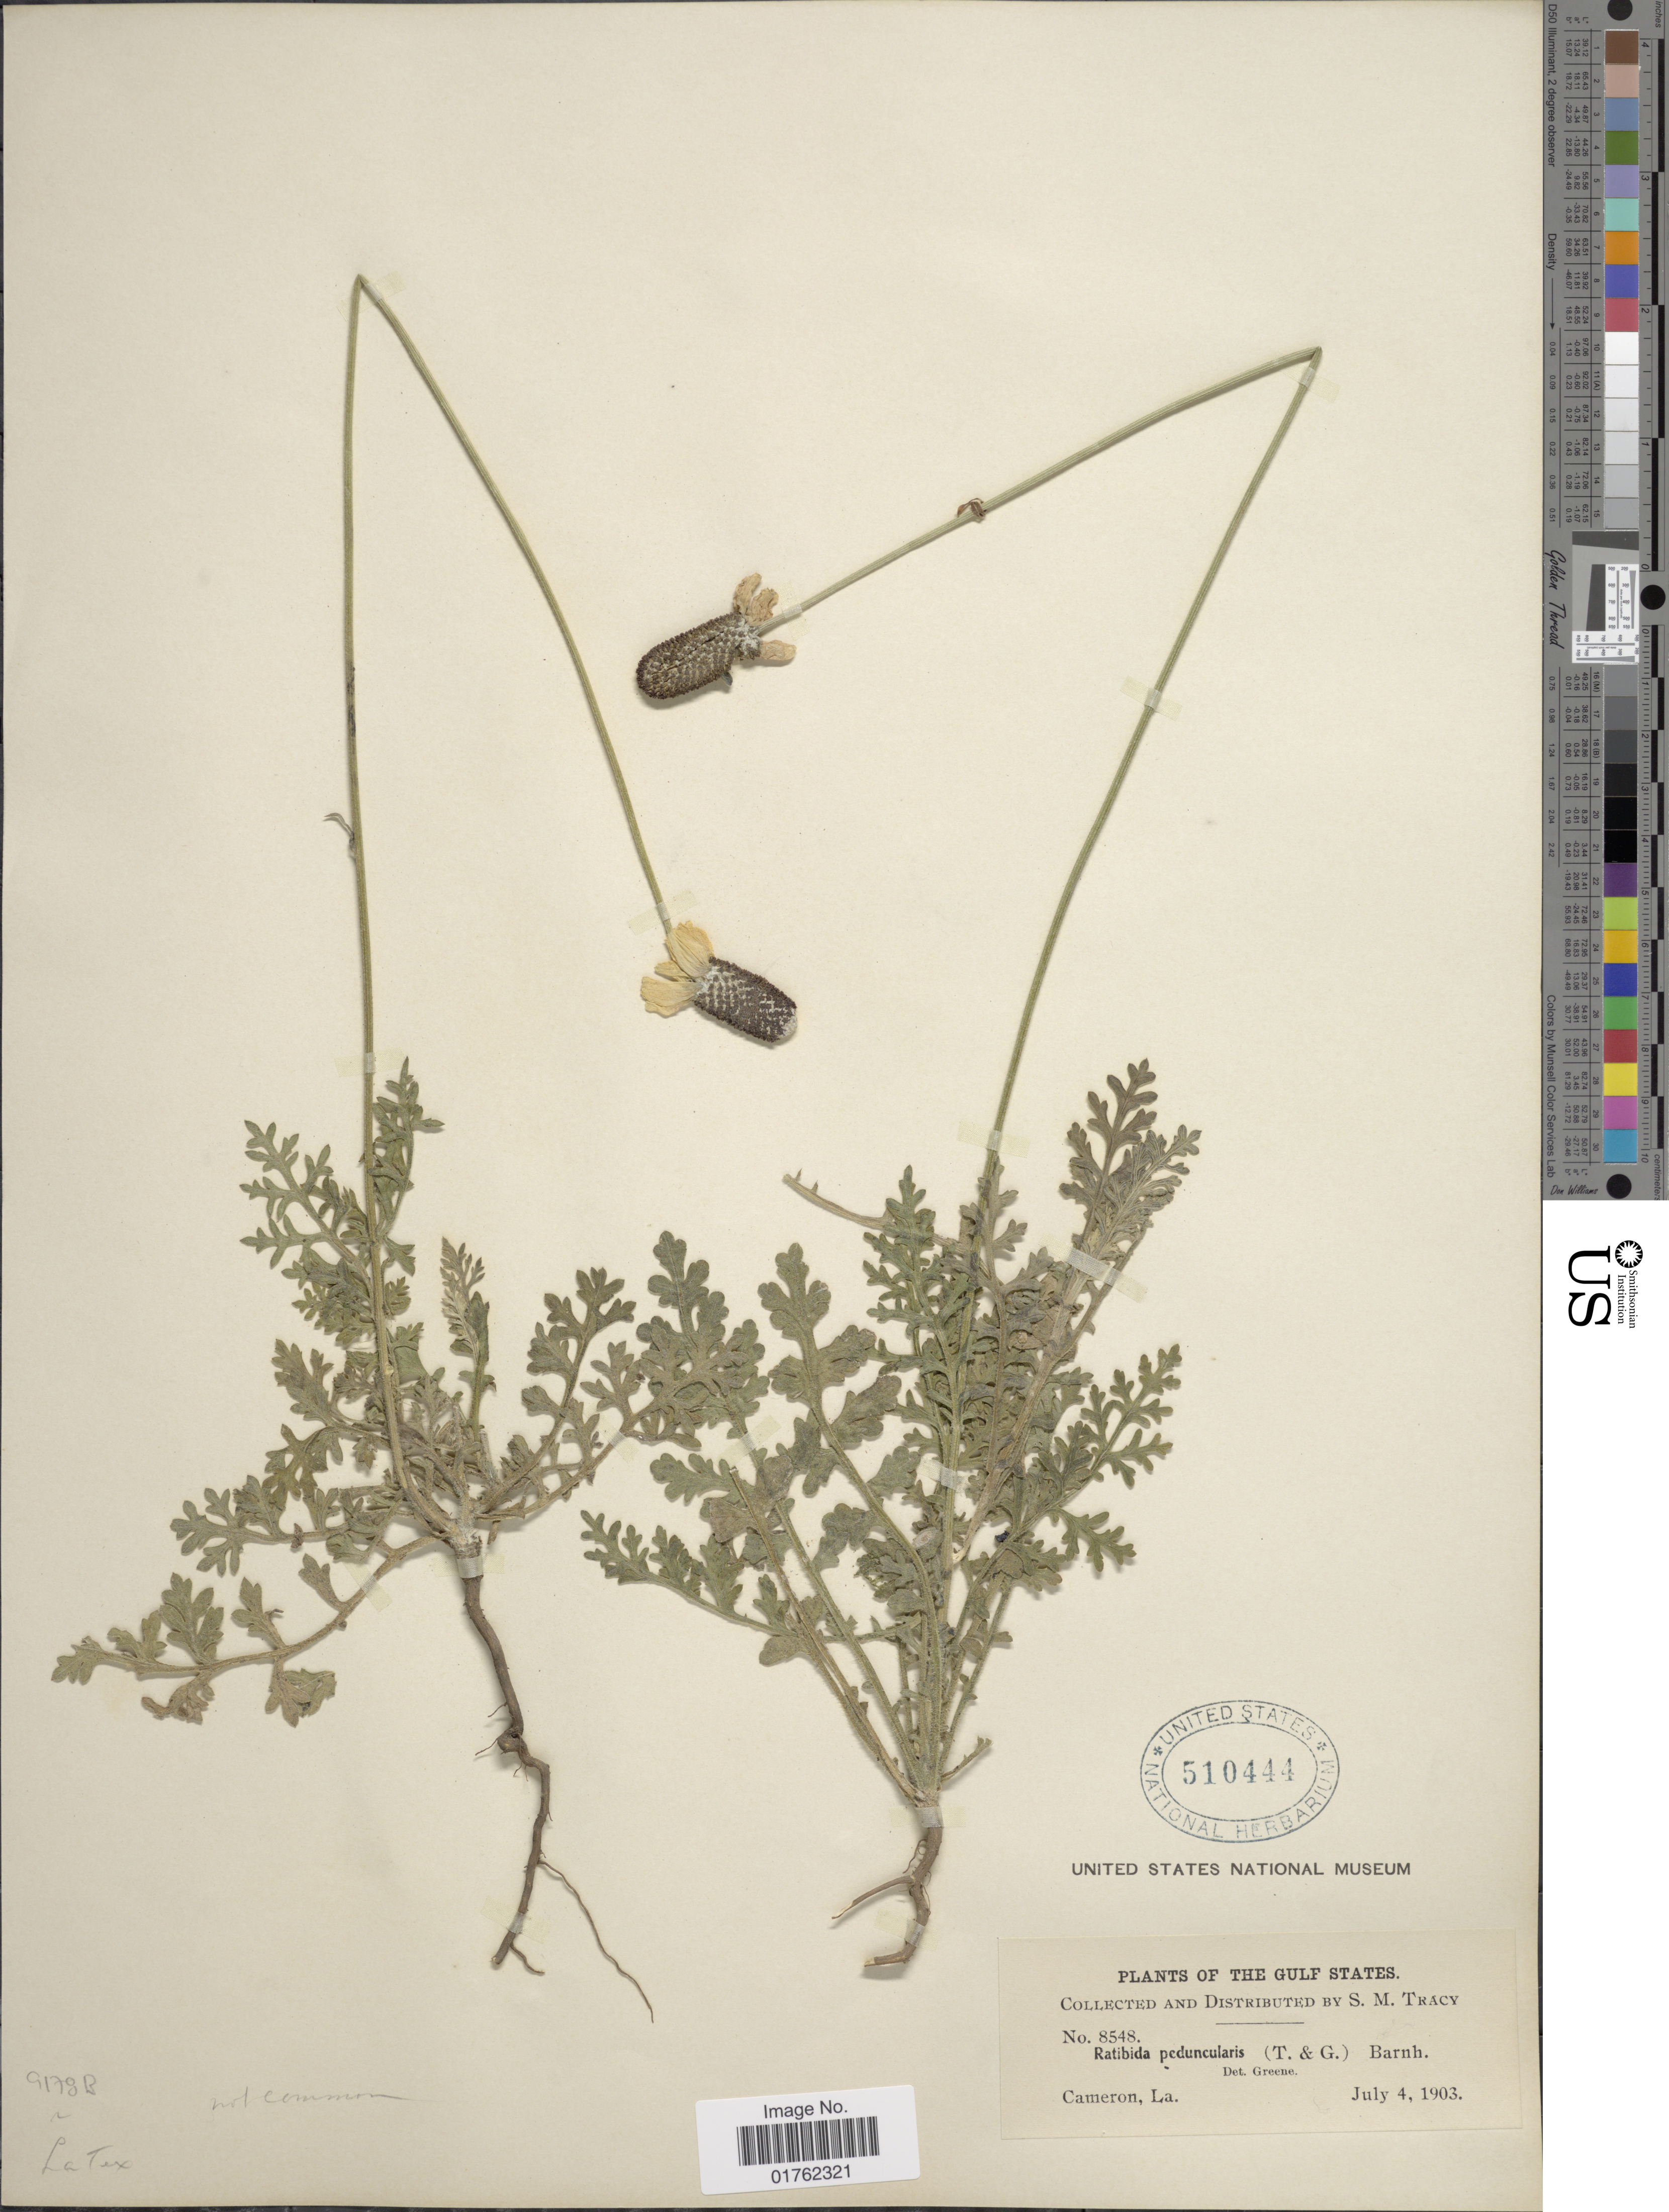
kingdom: Plantae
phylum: Tracheophyta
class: Magnoliopsida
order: Asterales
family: Asteraceae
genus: Ratibida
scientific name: Ratibida peduncularis var. picta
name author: (A. Gray)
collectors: S. M. Tracy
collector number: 8548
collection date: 1903-07-04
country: United States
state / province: Louisiana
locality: The Gulf States, Cameron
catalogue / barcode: US 510444